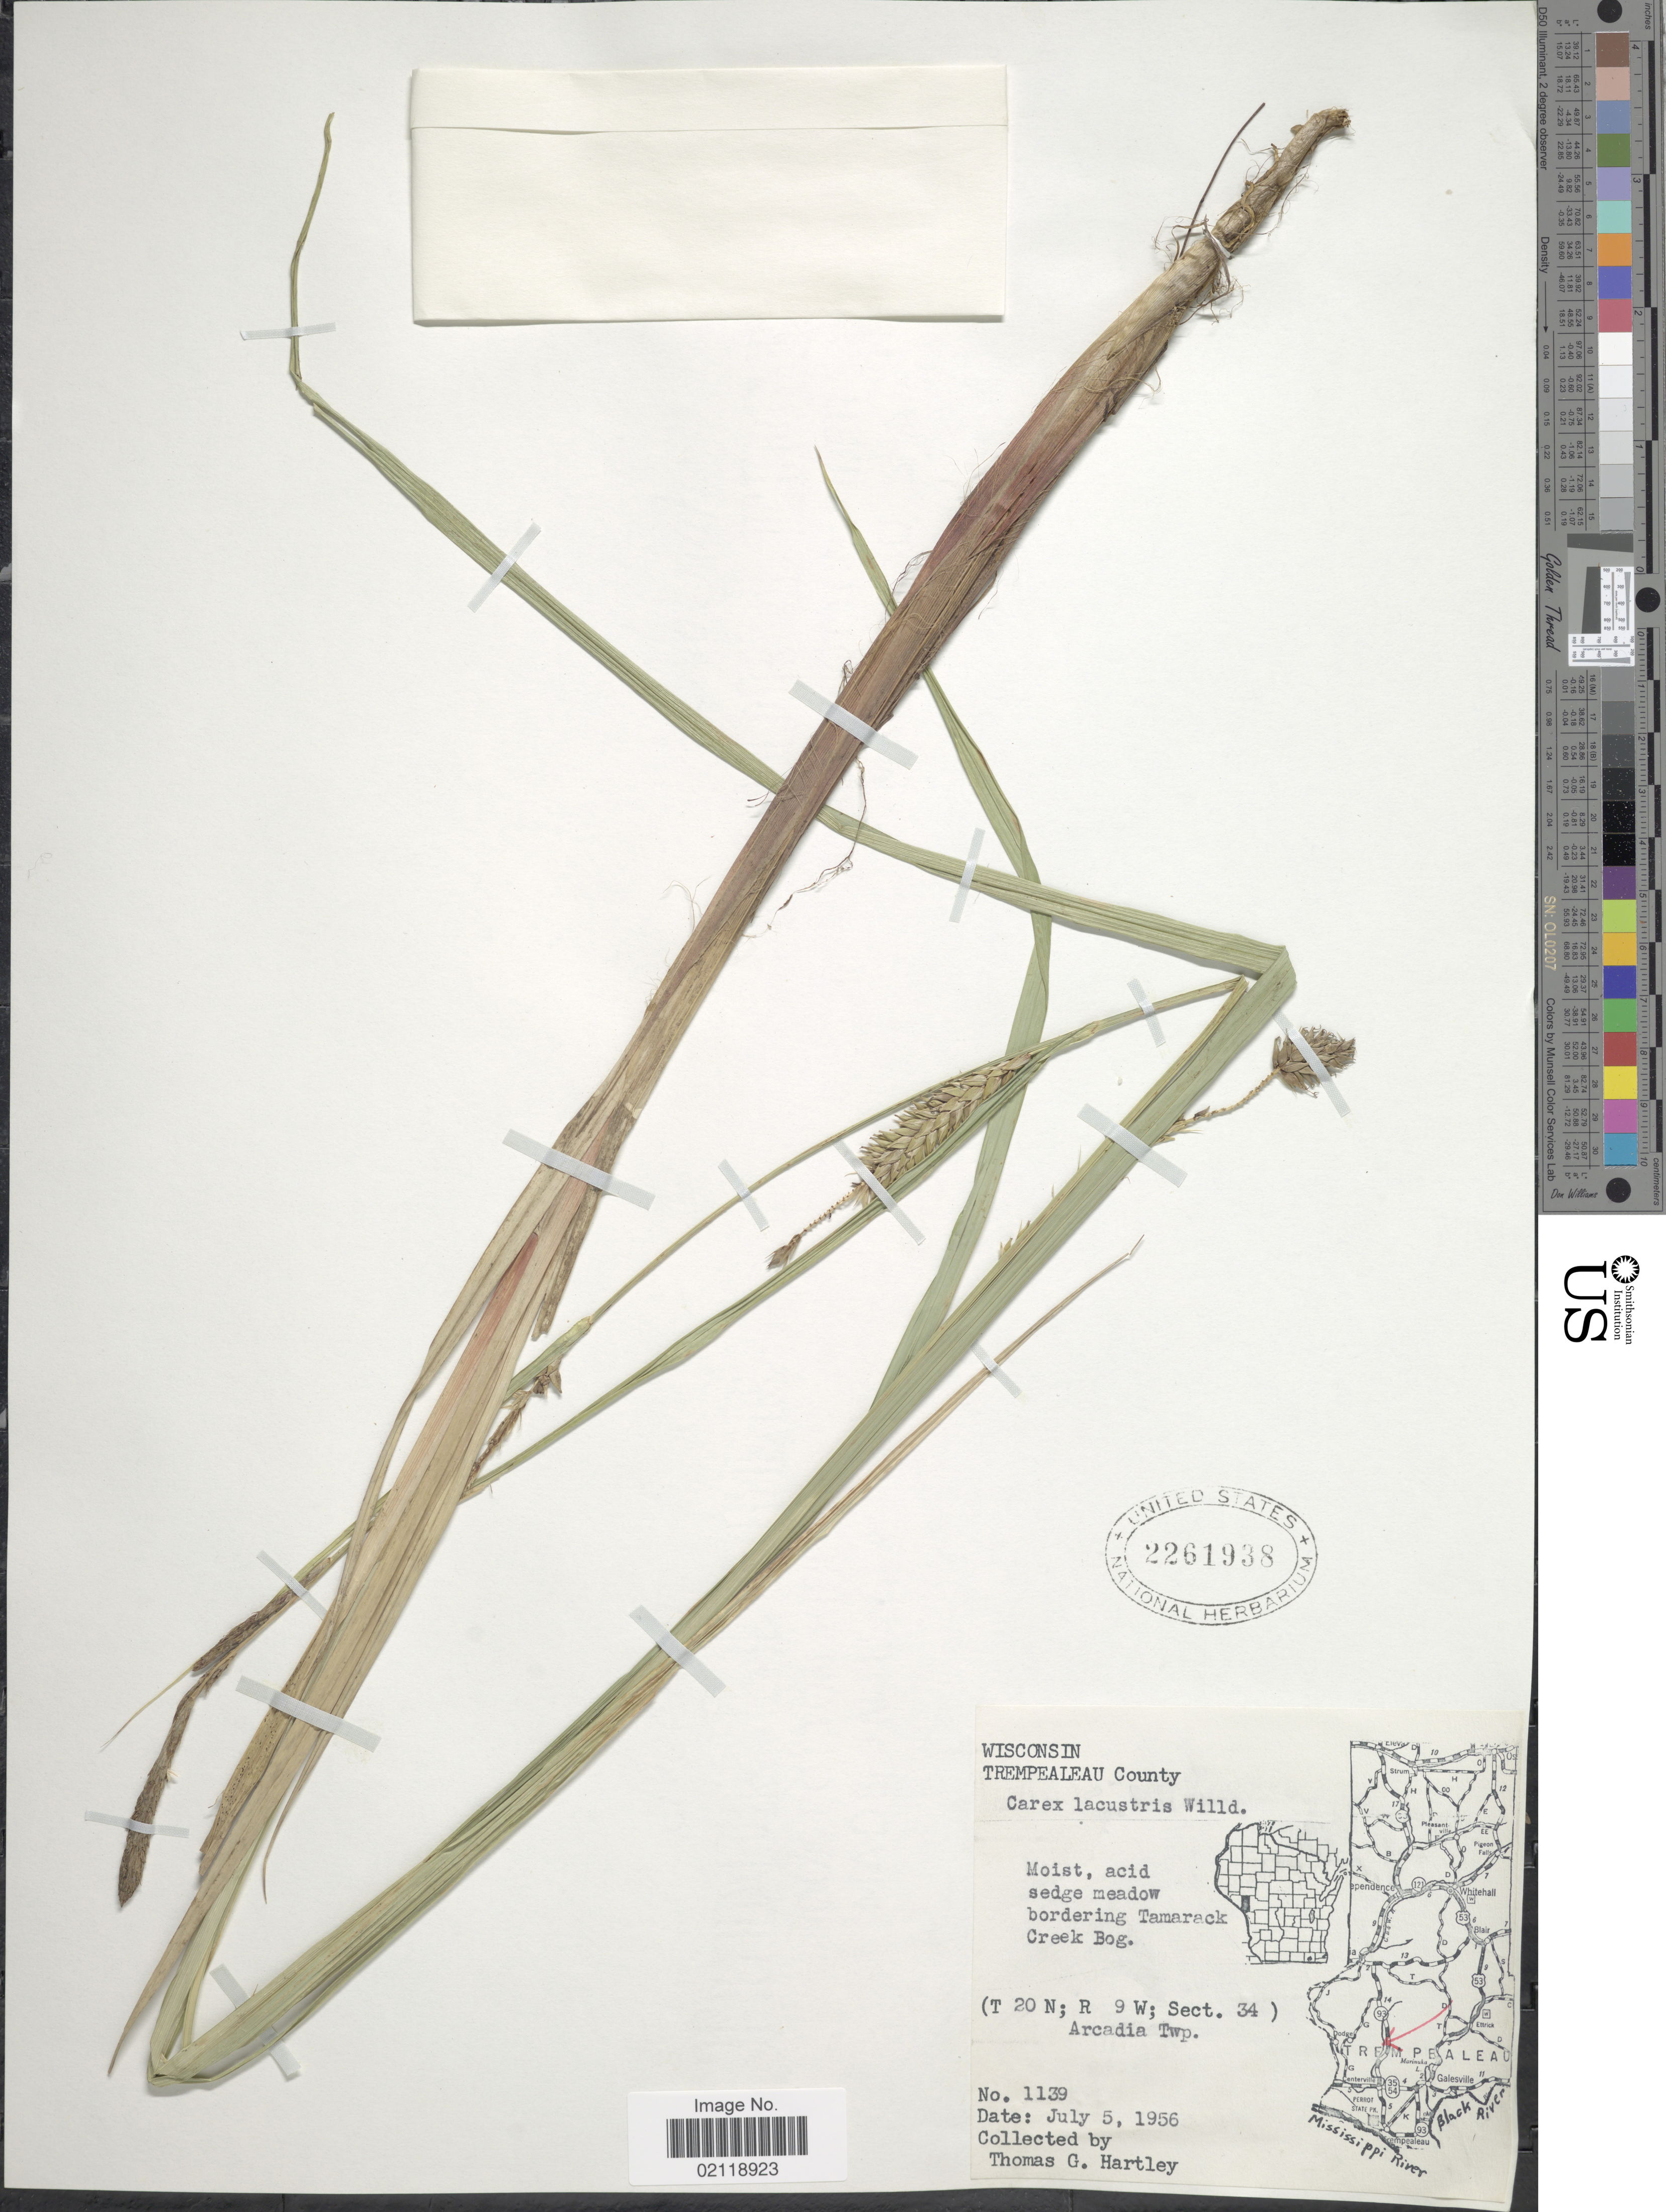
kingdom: Plantae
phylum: Tracheophyta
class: Liliopsida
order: Poales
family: Cyperaceae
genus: Carex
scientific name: Carex lacustris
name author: Willd.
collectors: T. G. Hartley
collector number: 1139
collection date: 1956-07-05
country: United States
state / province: Wisconsin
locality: Trempealeau County, sedge meadow bordering Tamarack Creek Bog, (T20 N; R 9 W; Sect. 34), Arcadia Twp.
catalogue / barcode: US 2261938